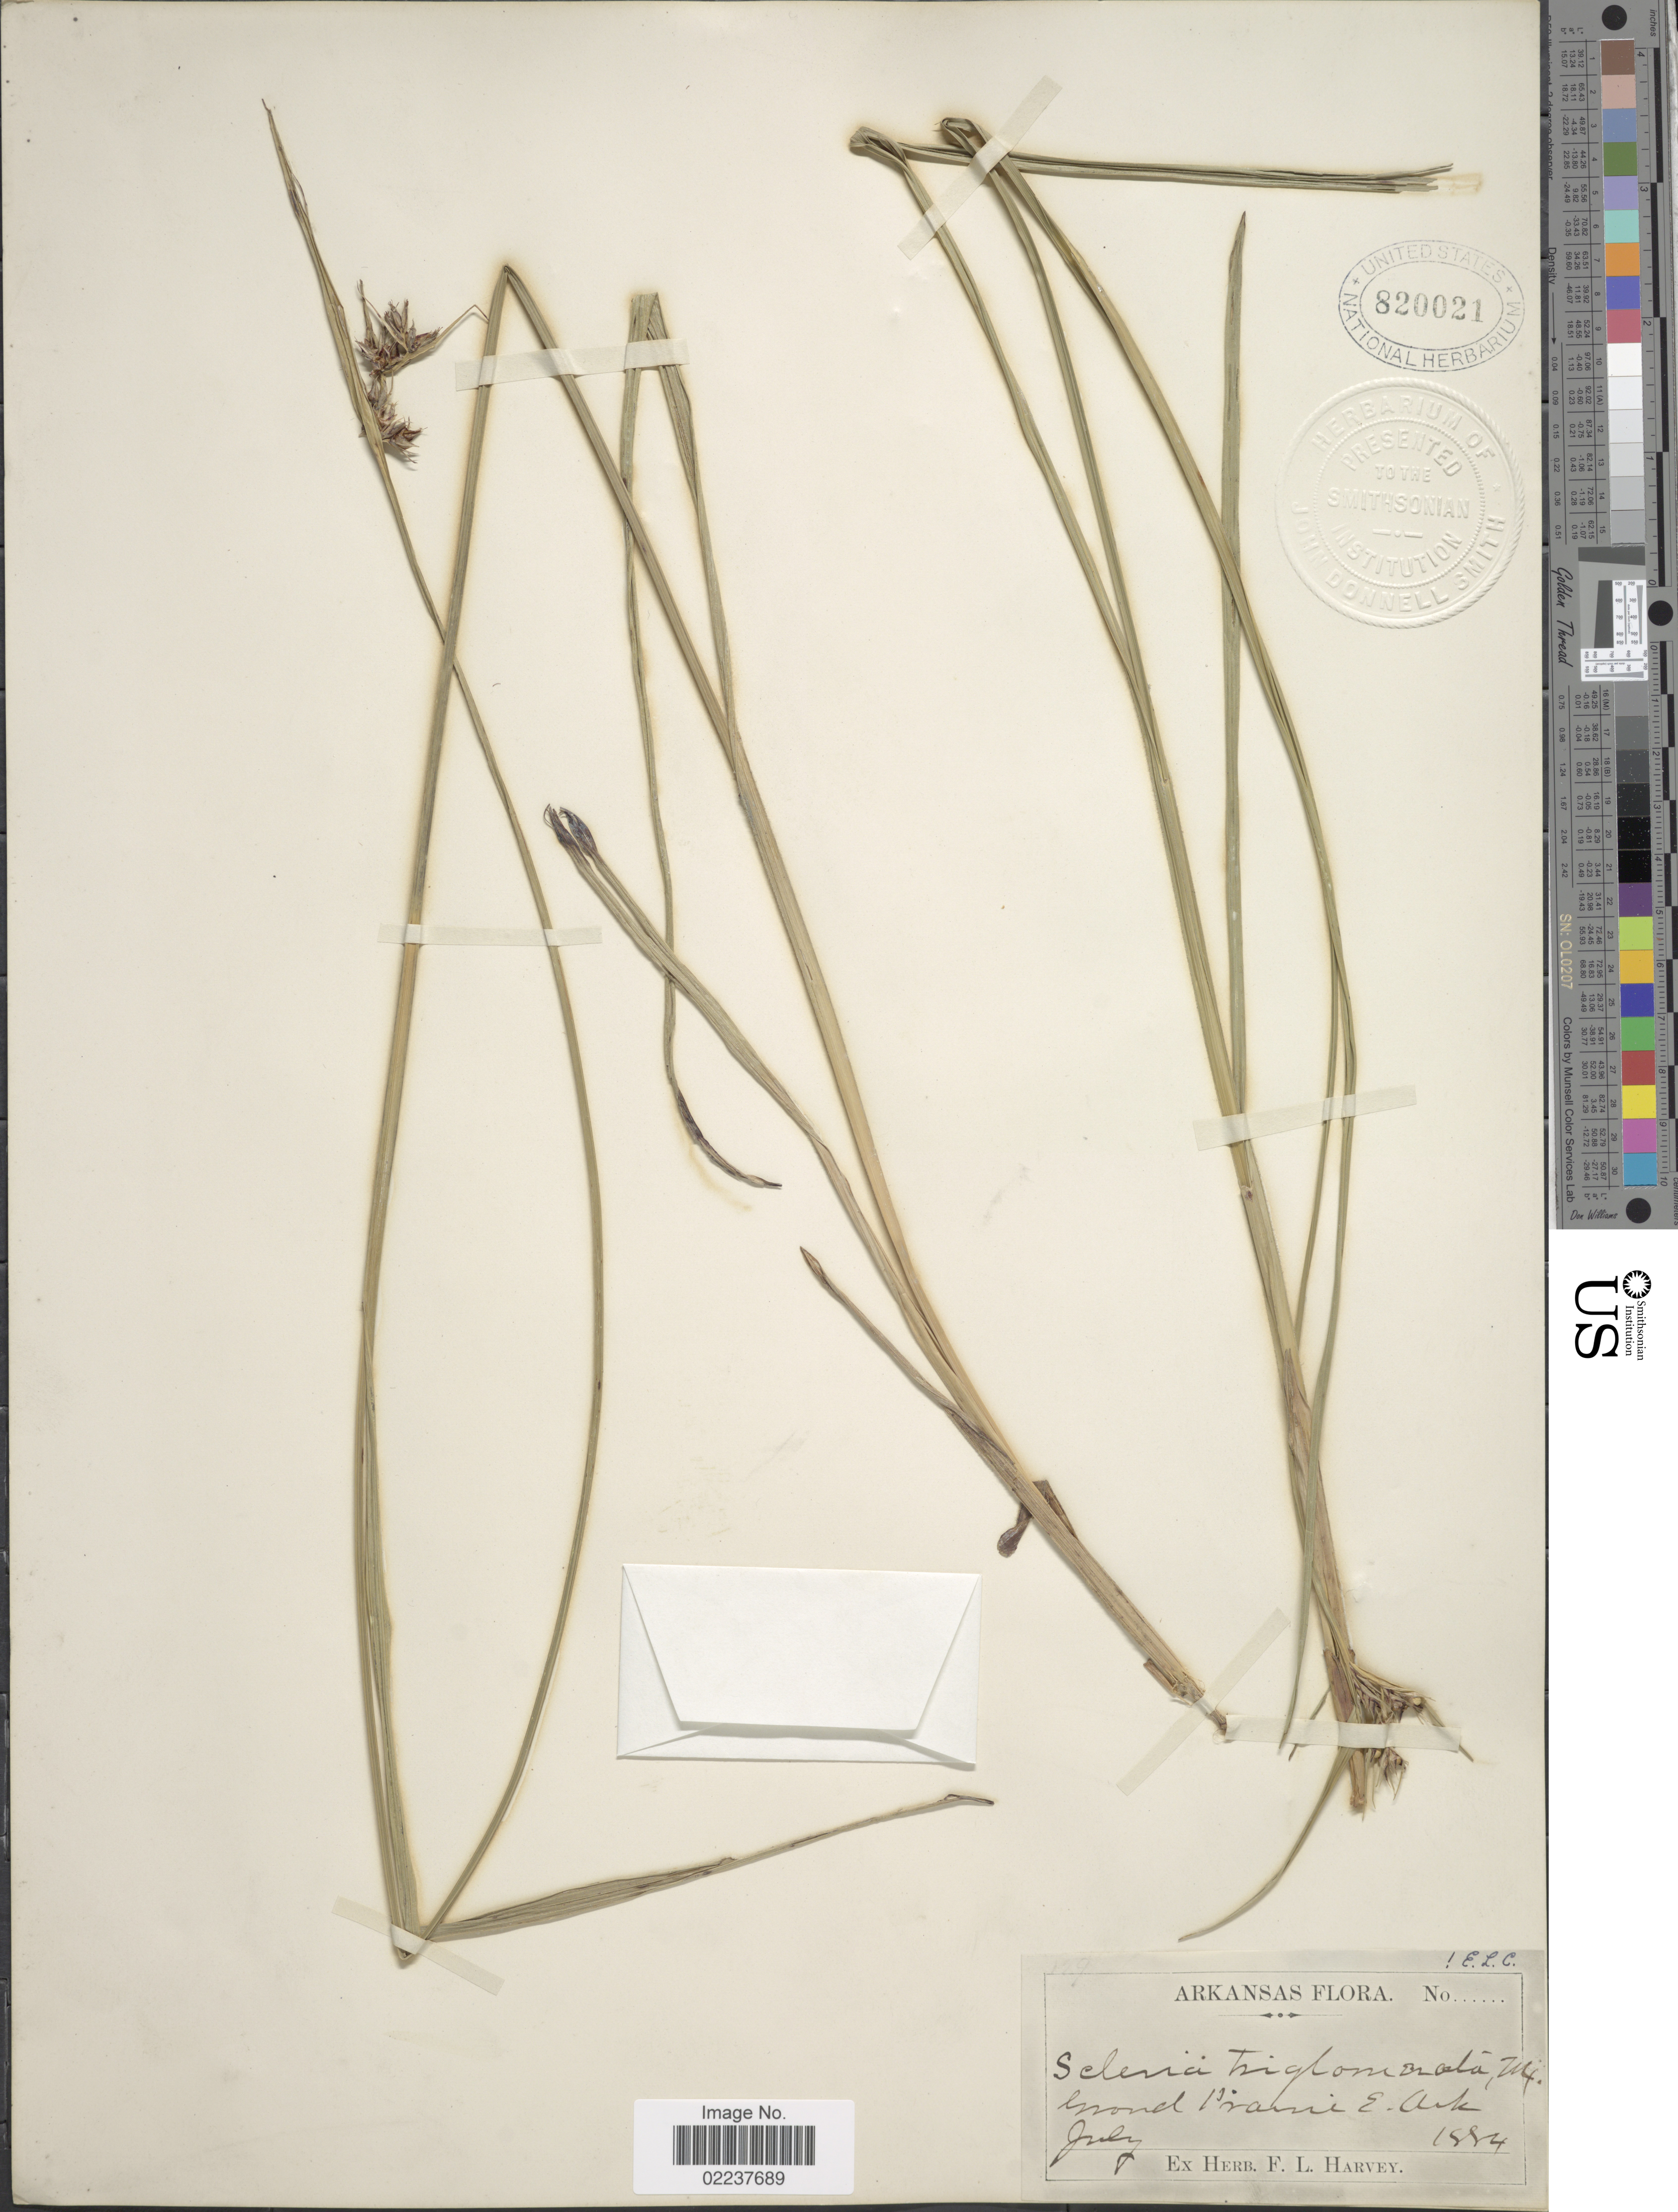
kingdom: Plantae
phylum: Tracheophyta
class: Liliopsida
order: Poales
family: Cyperaceae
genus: Scleria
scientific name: Scleria triglomerata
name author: Michx.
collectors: ex herb. F. L. Harvey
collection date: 1884-07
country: United States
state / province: Arkansas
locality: Ground Prairie, E. Ark.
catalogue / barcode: US 820021